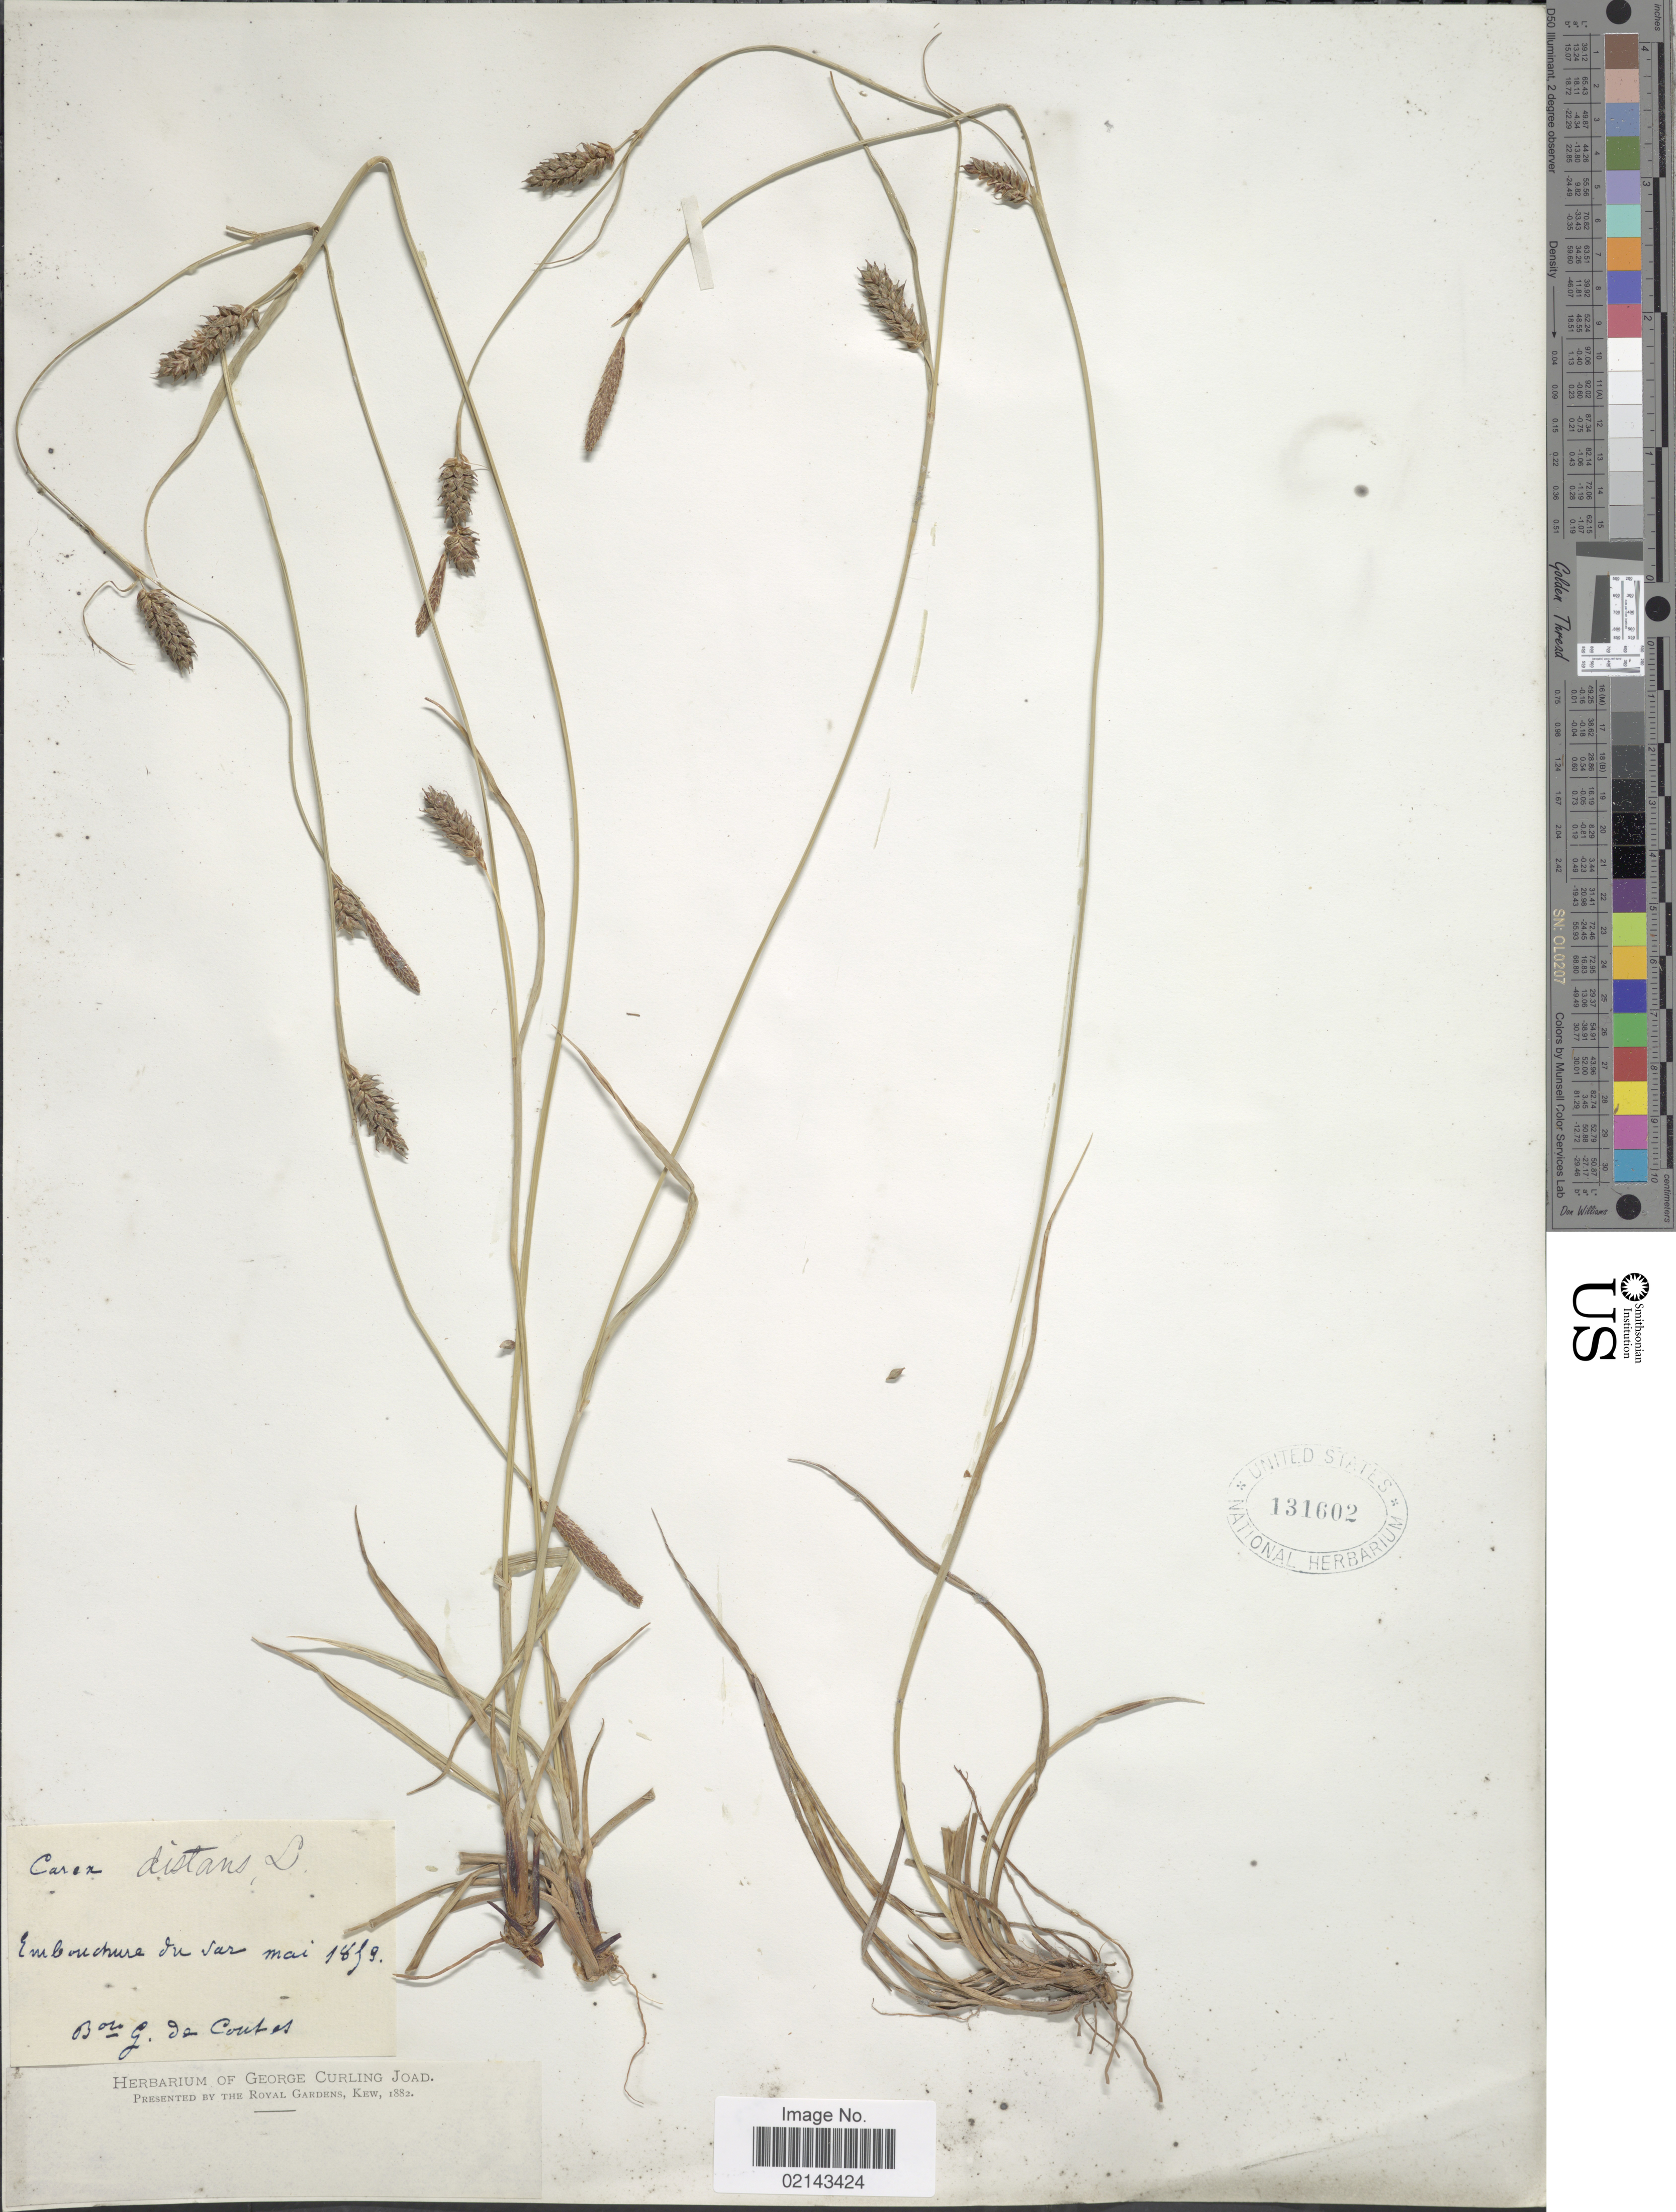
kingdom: Plantae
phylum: Tracheophyta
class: Liliopsida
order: Poales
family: Cyperaceae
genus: Carex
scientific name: Carex distans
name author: L.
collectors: G. Da Coutas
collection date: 1859-05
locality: Embouchure du var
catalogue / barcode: US 131602